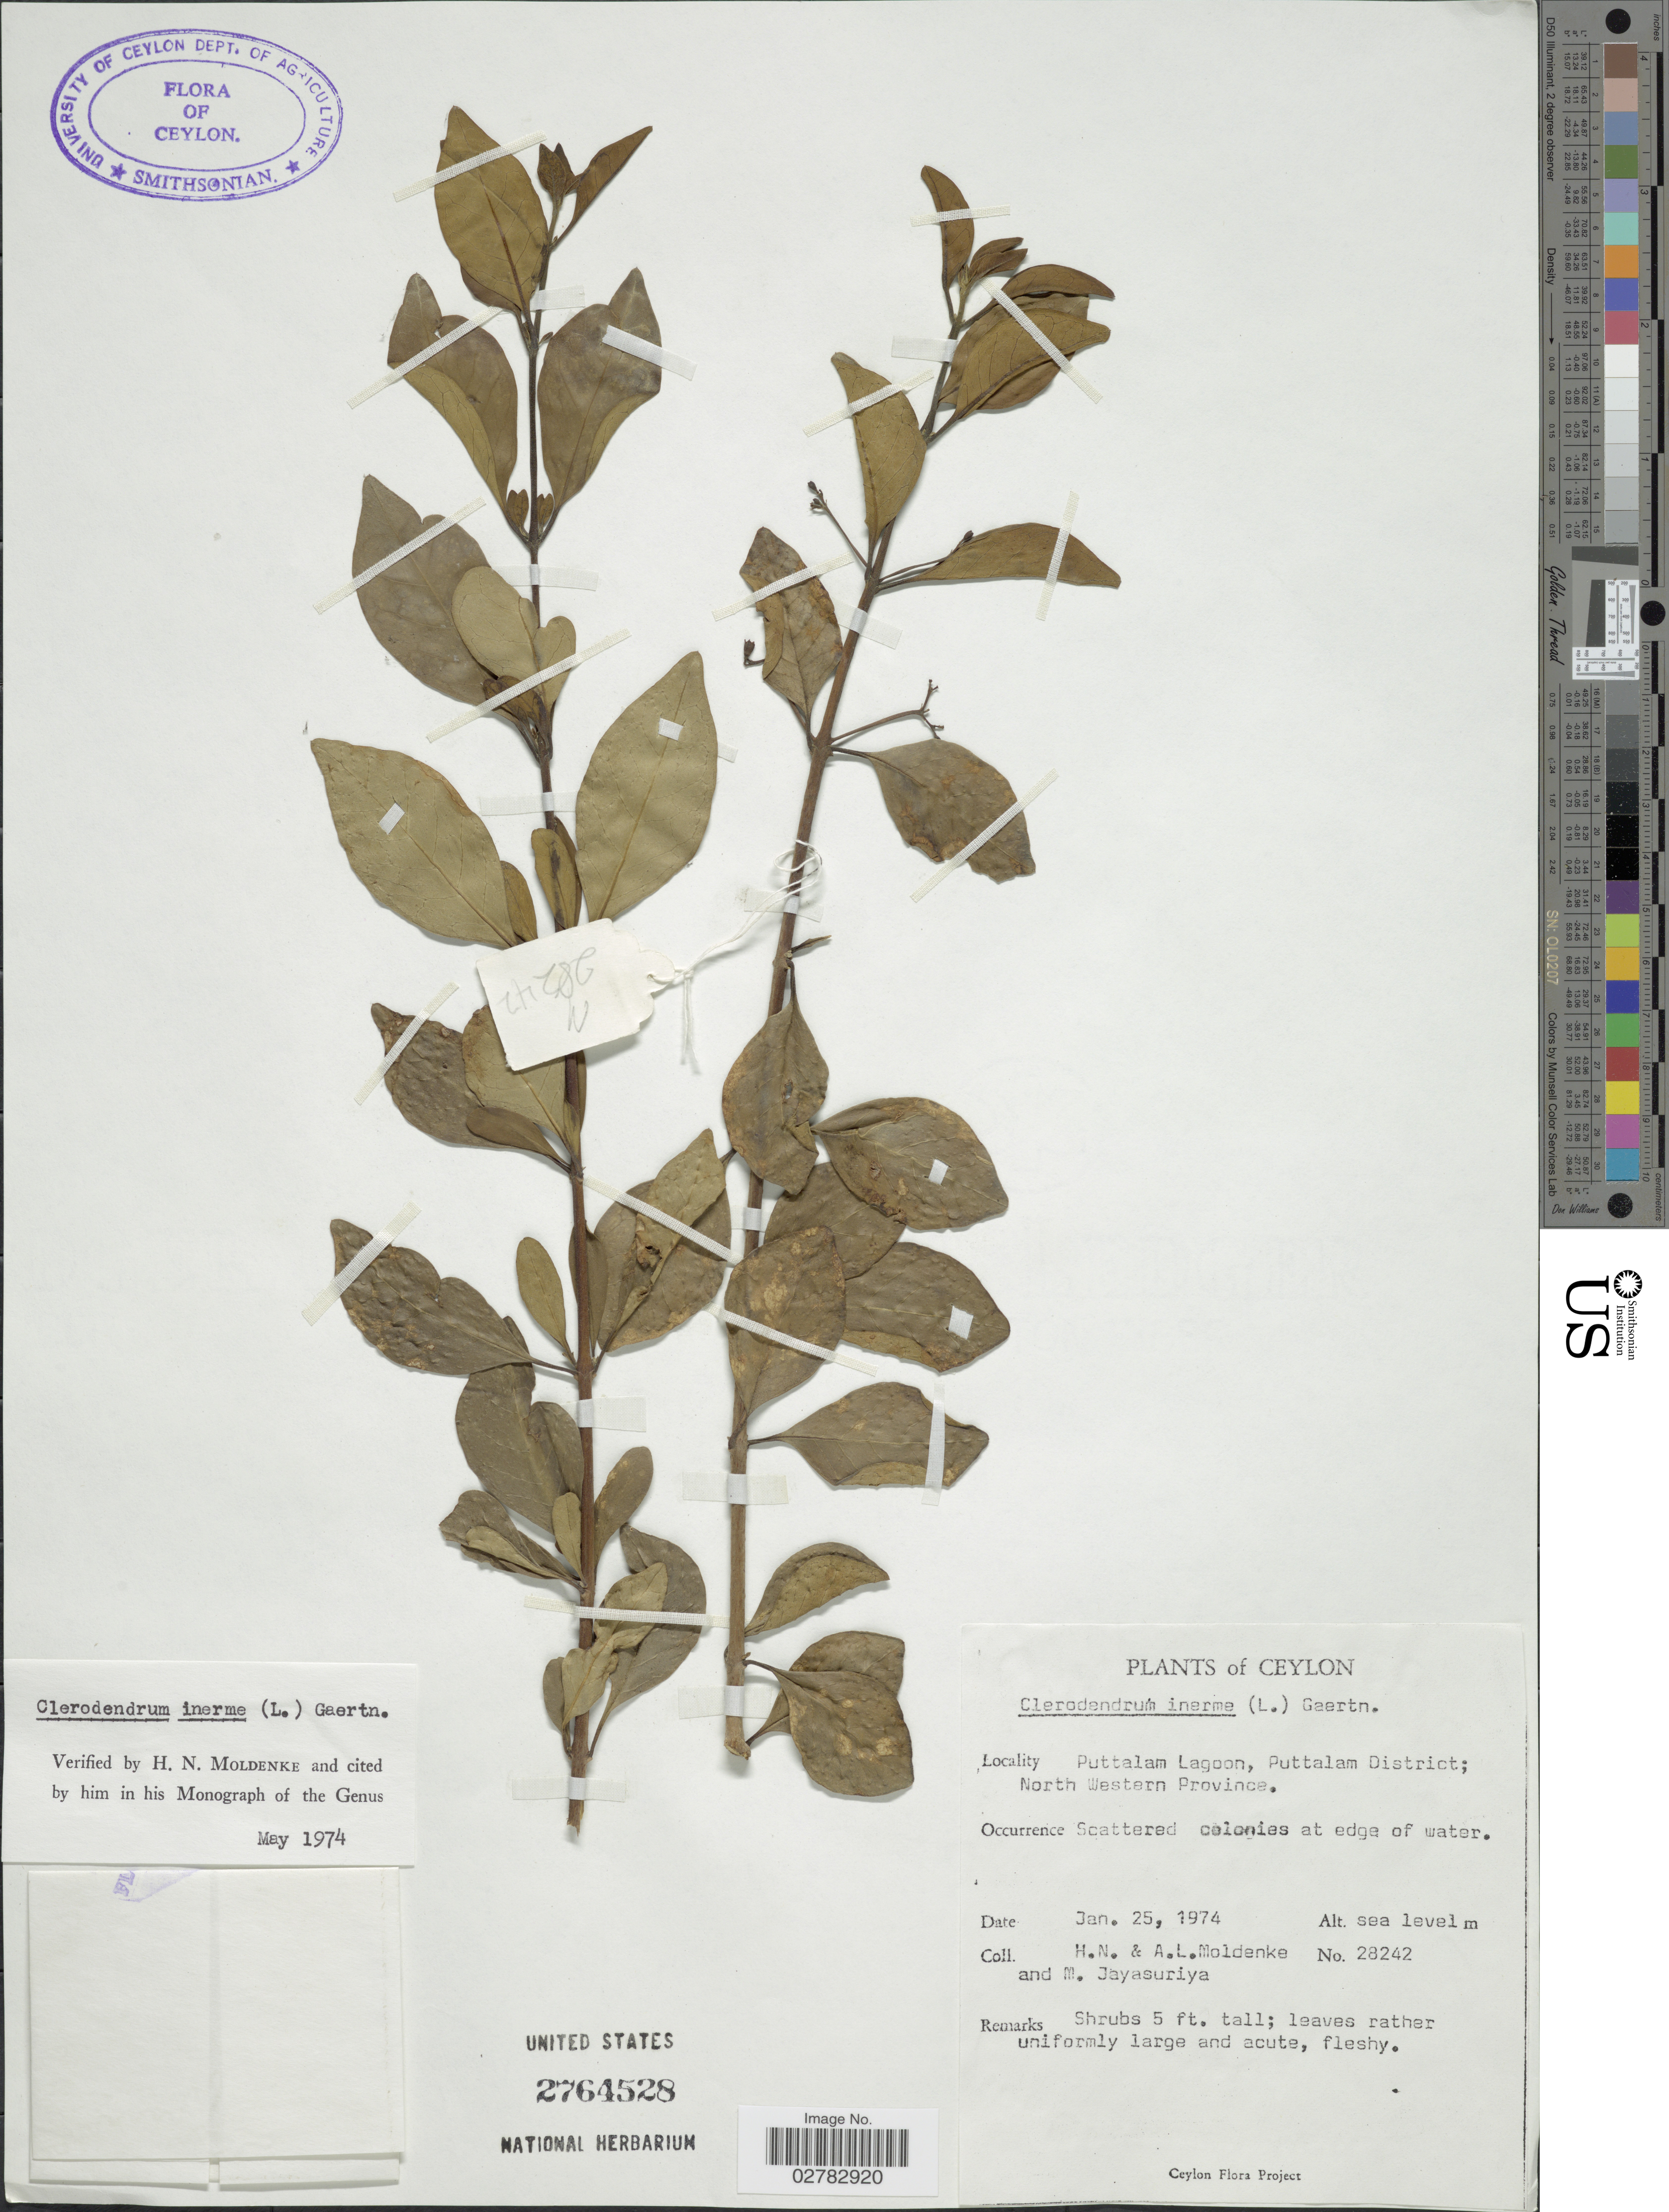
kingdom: Plantae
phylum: Tracheophyta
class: Magnoliopsida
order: Lamiales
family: Lamiaceae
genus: Clerodendrum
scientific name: Clerodendrum inerme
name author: (L.) Gaertn.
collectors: H. N. Moldenke, A. L. Moldenke & M. Jayasuriya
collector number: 28242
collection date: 1974-01-25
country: Sri Lanka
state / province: North Western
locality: Ceylon. Puttalam Lagoon, Puttalam District.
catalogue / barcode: US 2764528